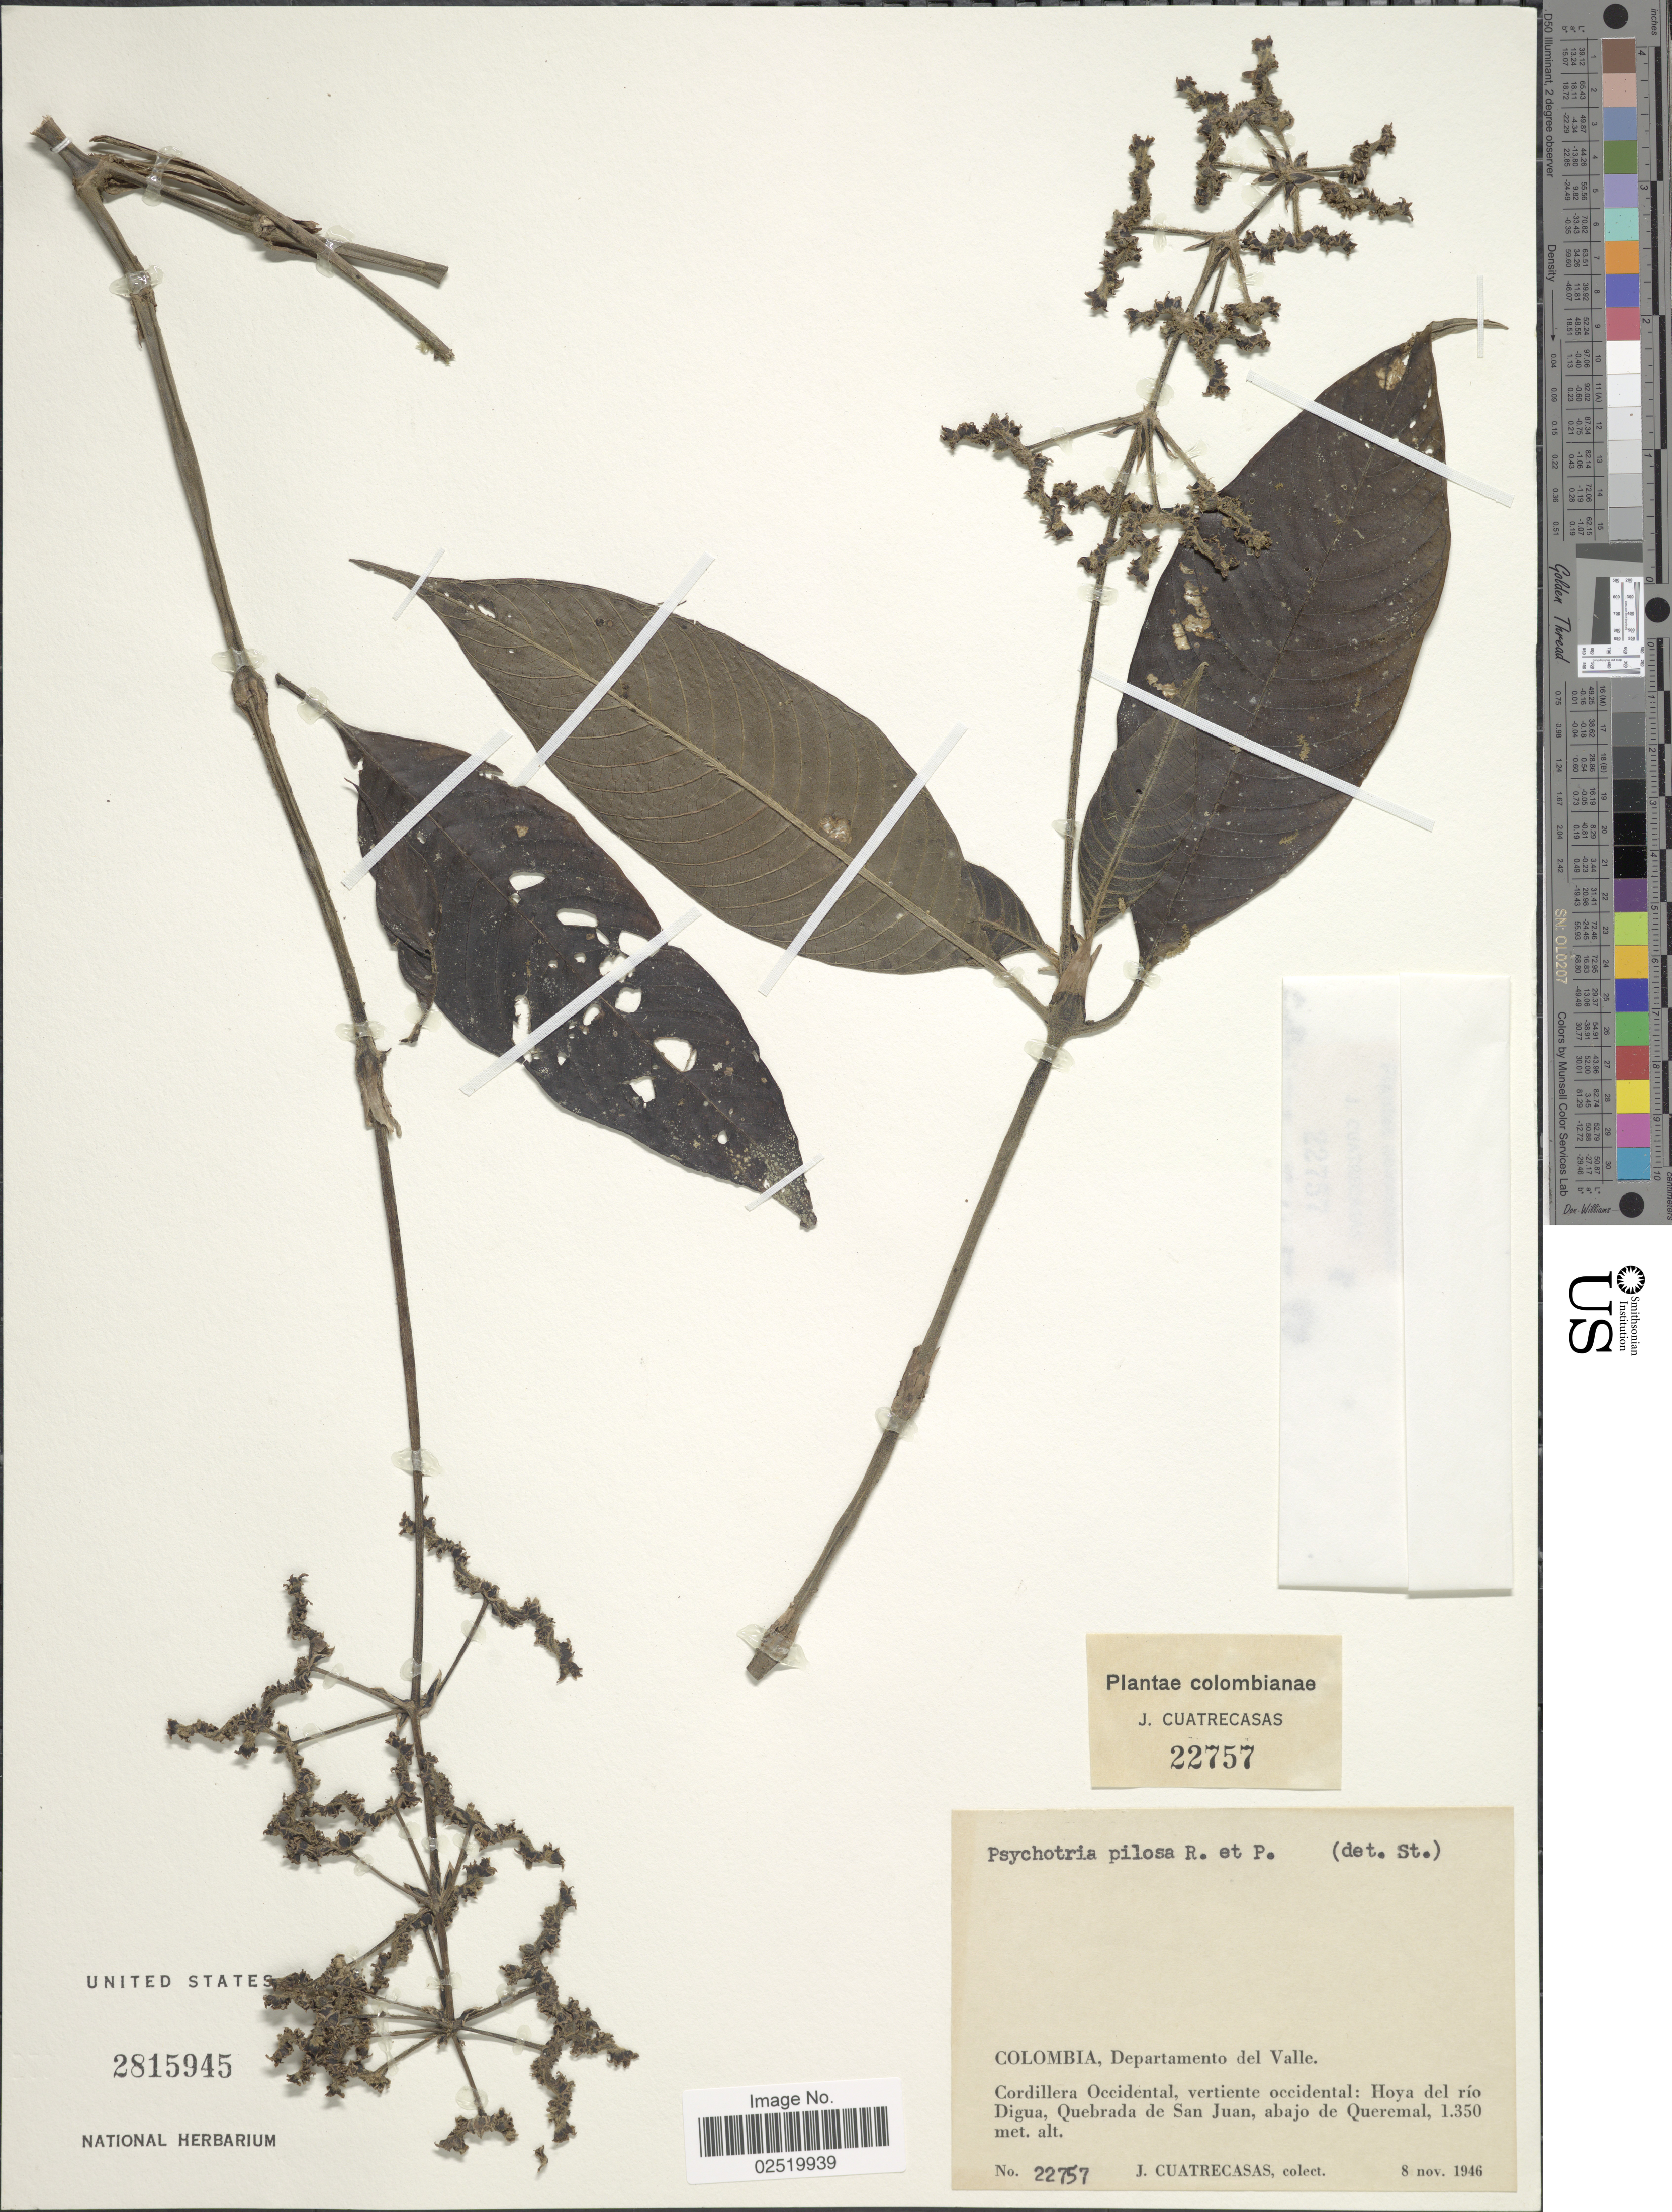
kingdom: Plantae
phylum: Tracheophyta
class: Magnoliopsida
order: Gentianales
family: Rubiaceae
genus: Psychotria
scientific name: Psychotria pilosa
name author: Ruiz & Pav.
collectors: J. Cuatrecasas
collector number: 22757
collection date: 1946-11-08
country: Colombia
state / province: Valle del Cauca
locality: Departamento del Valle. Cordillera occidental, vertiente occidental: Hoya del rio Digua, Quebrada de San Juan, abajo de Queremal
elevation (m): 1350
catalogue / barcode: US 2815945